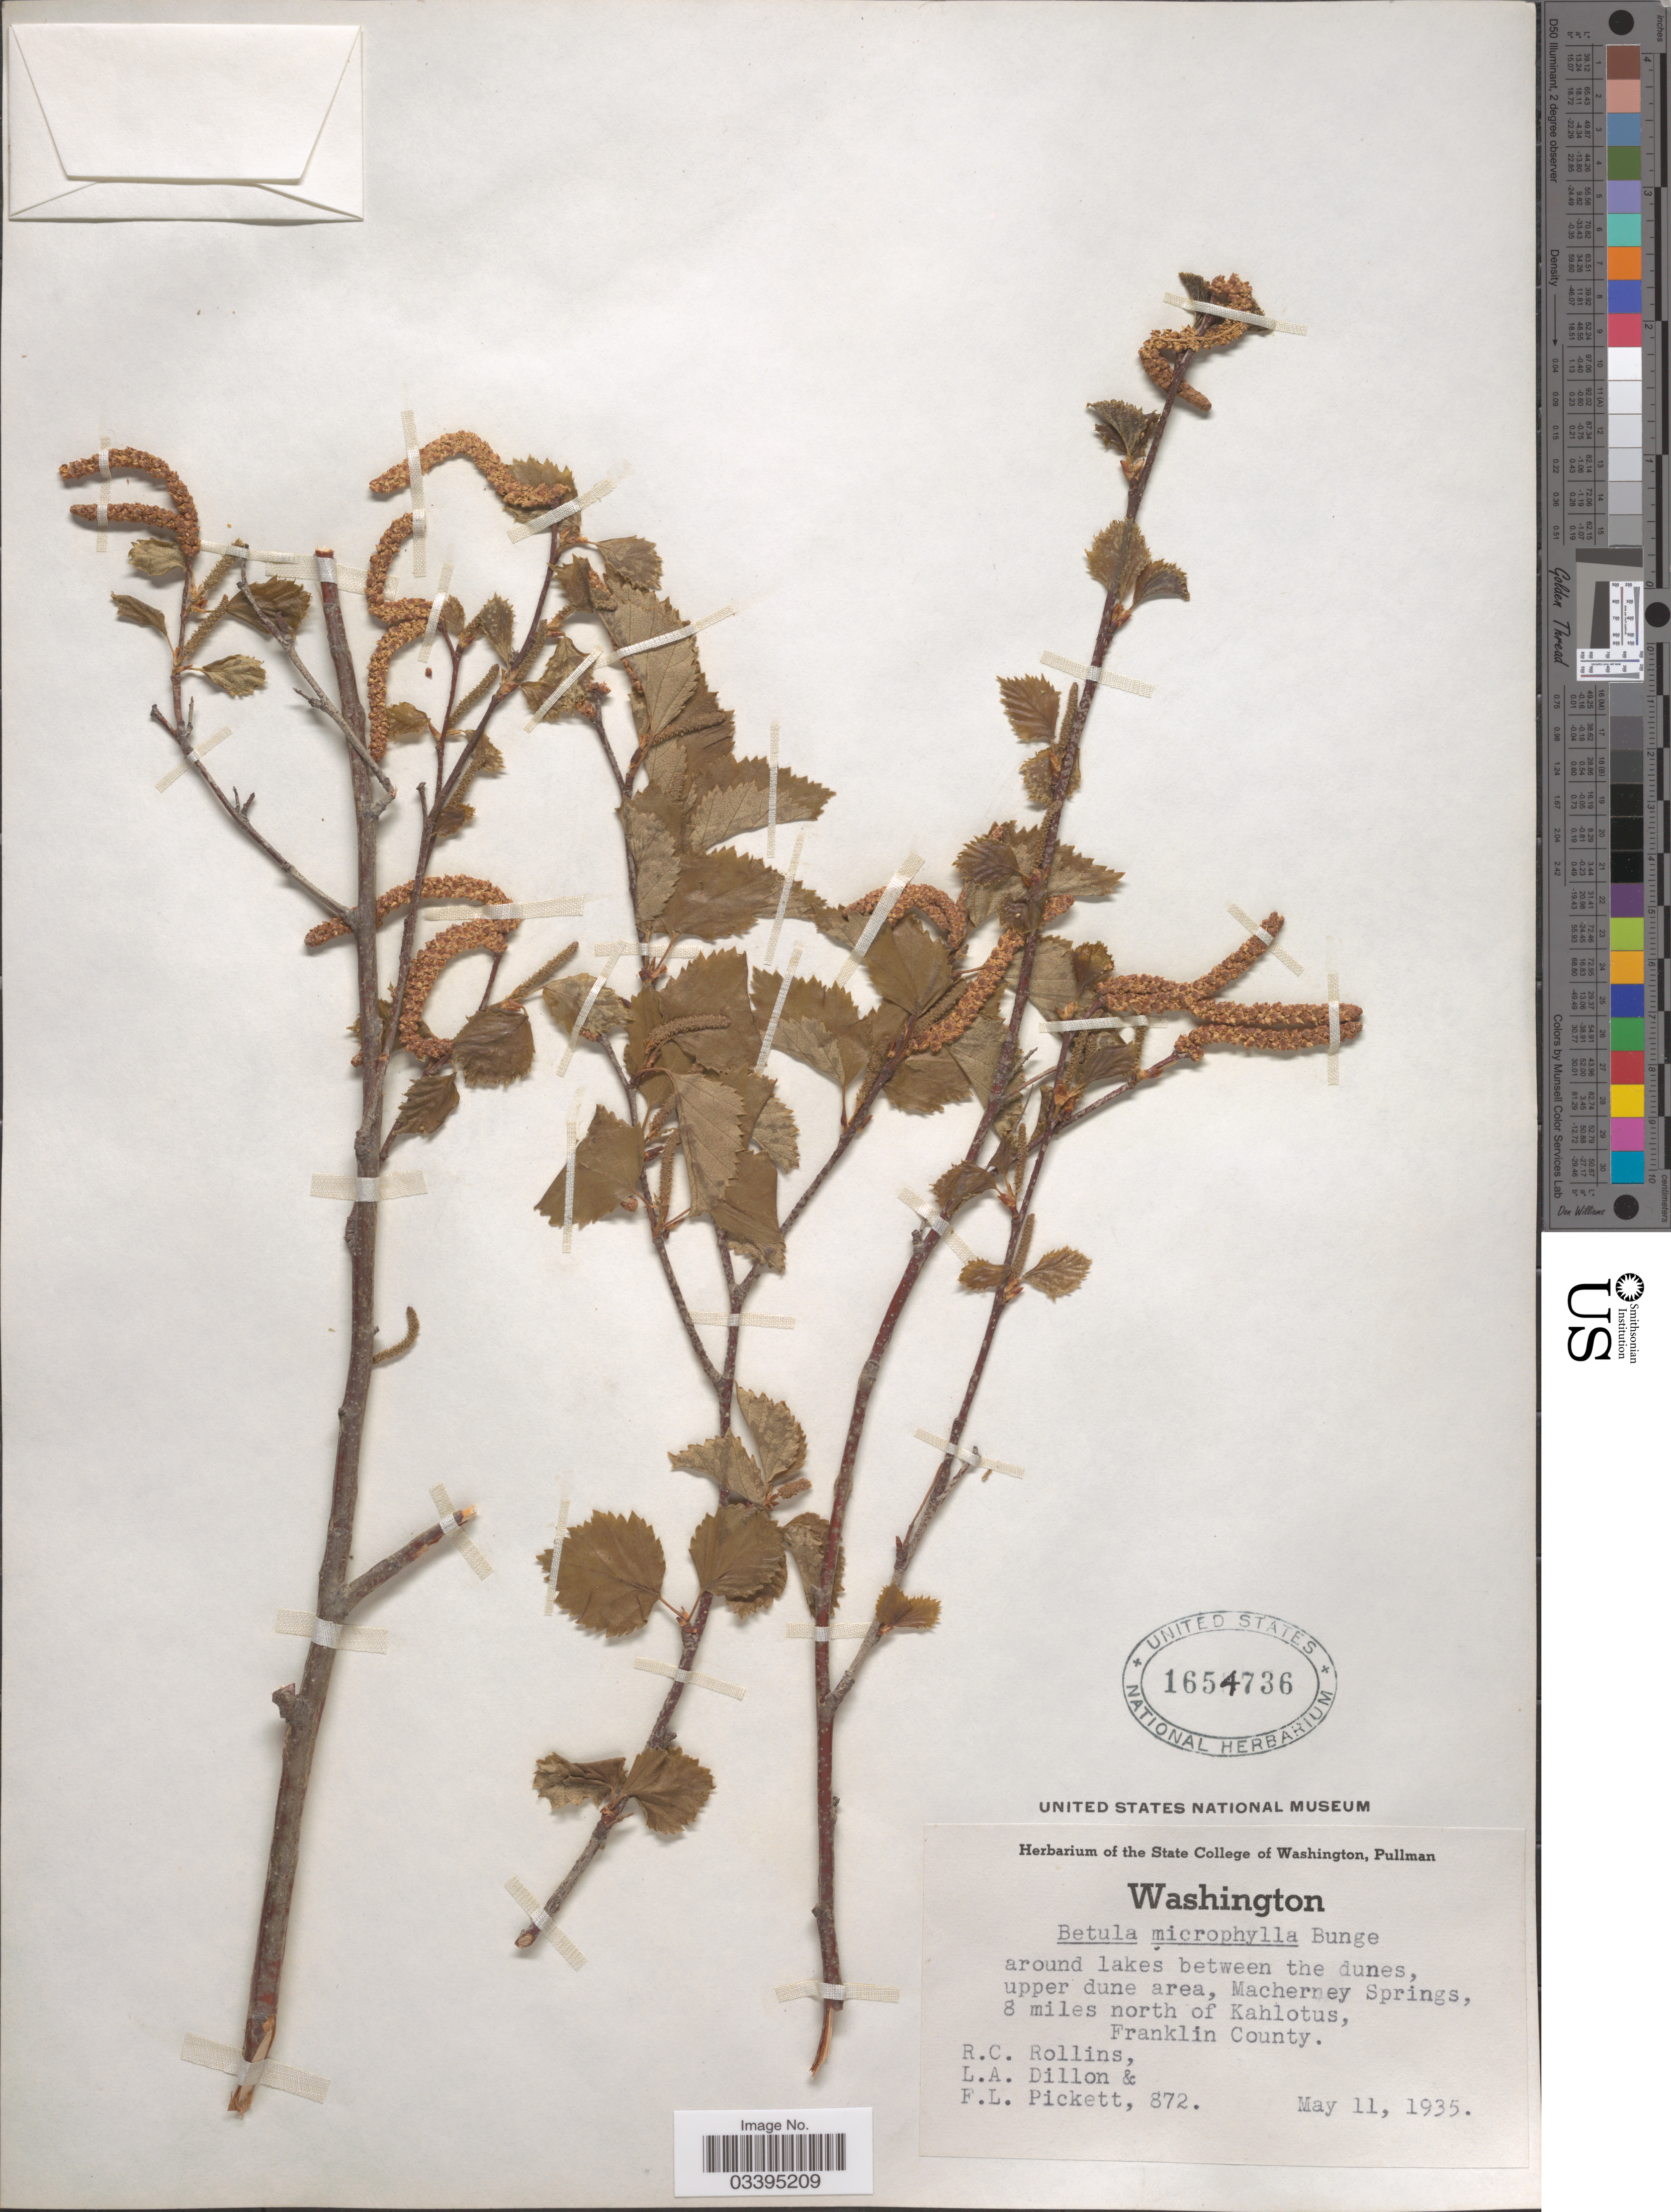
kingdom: Plantae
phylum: Tracheophyta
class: Magnoliopsida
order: Fagales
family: Betulaceae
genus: Betula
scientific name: Betula fontinalis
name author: Sarg.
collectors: R. C. Rollins, L. Dillon & F. Pickett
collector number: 872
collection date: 1935-05-11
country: United States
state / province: Washington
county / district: Franklin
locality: Around lakes between the dunes, upper dune area, Macherney Springs, 8 miles north of Kahlotus, Franklin County.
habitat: around lake between dunes, upper dune area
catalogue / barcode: US 1654736